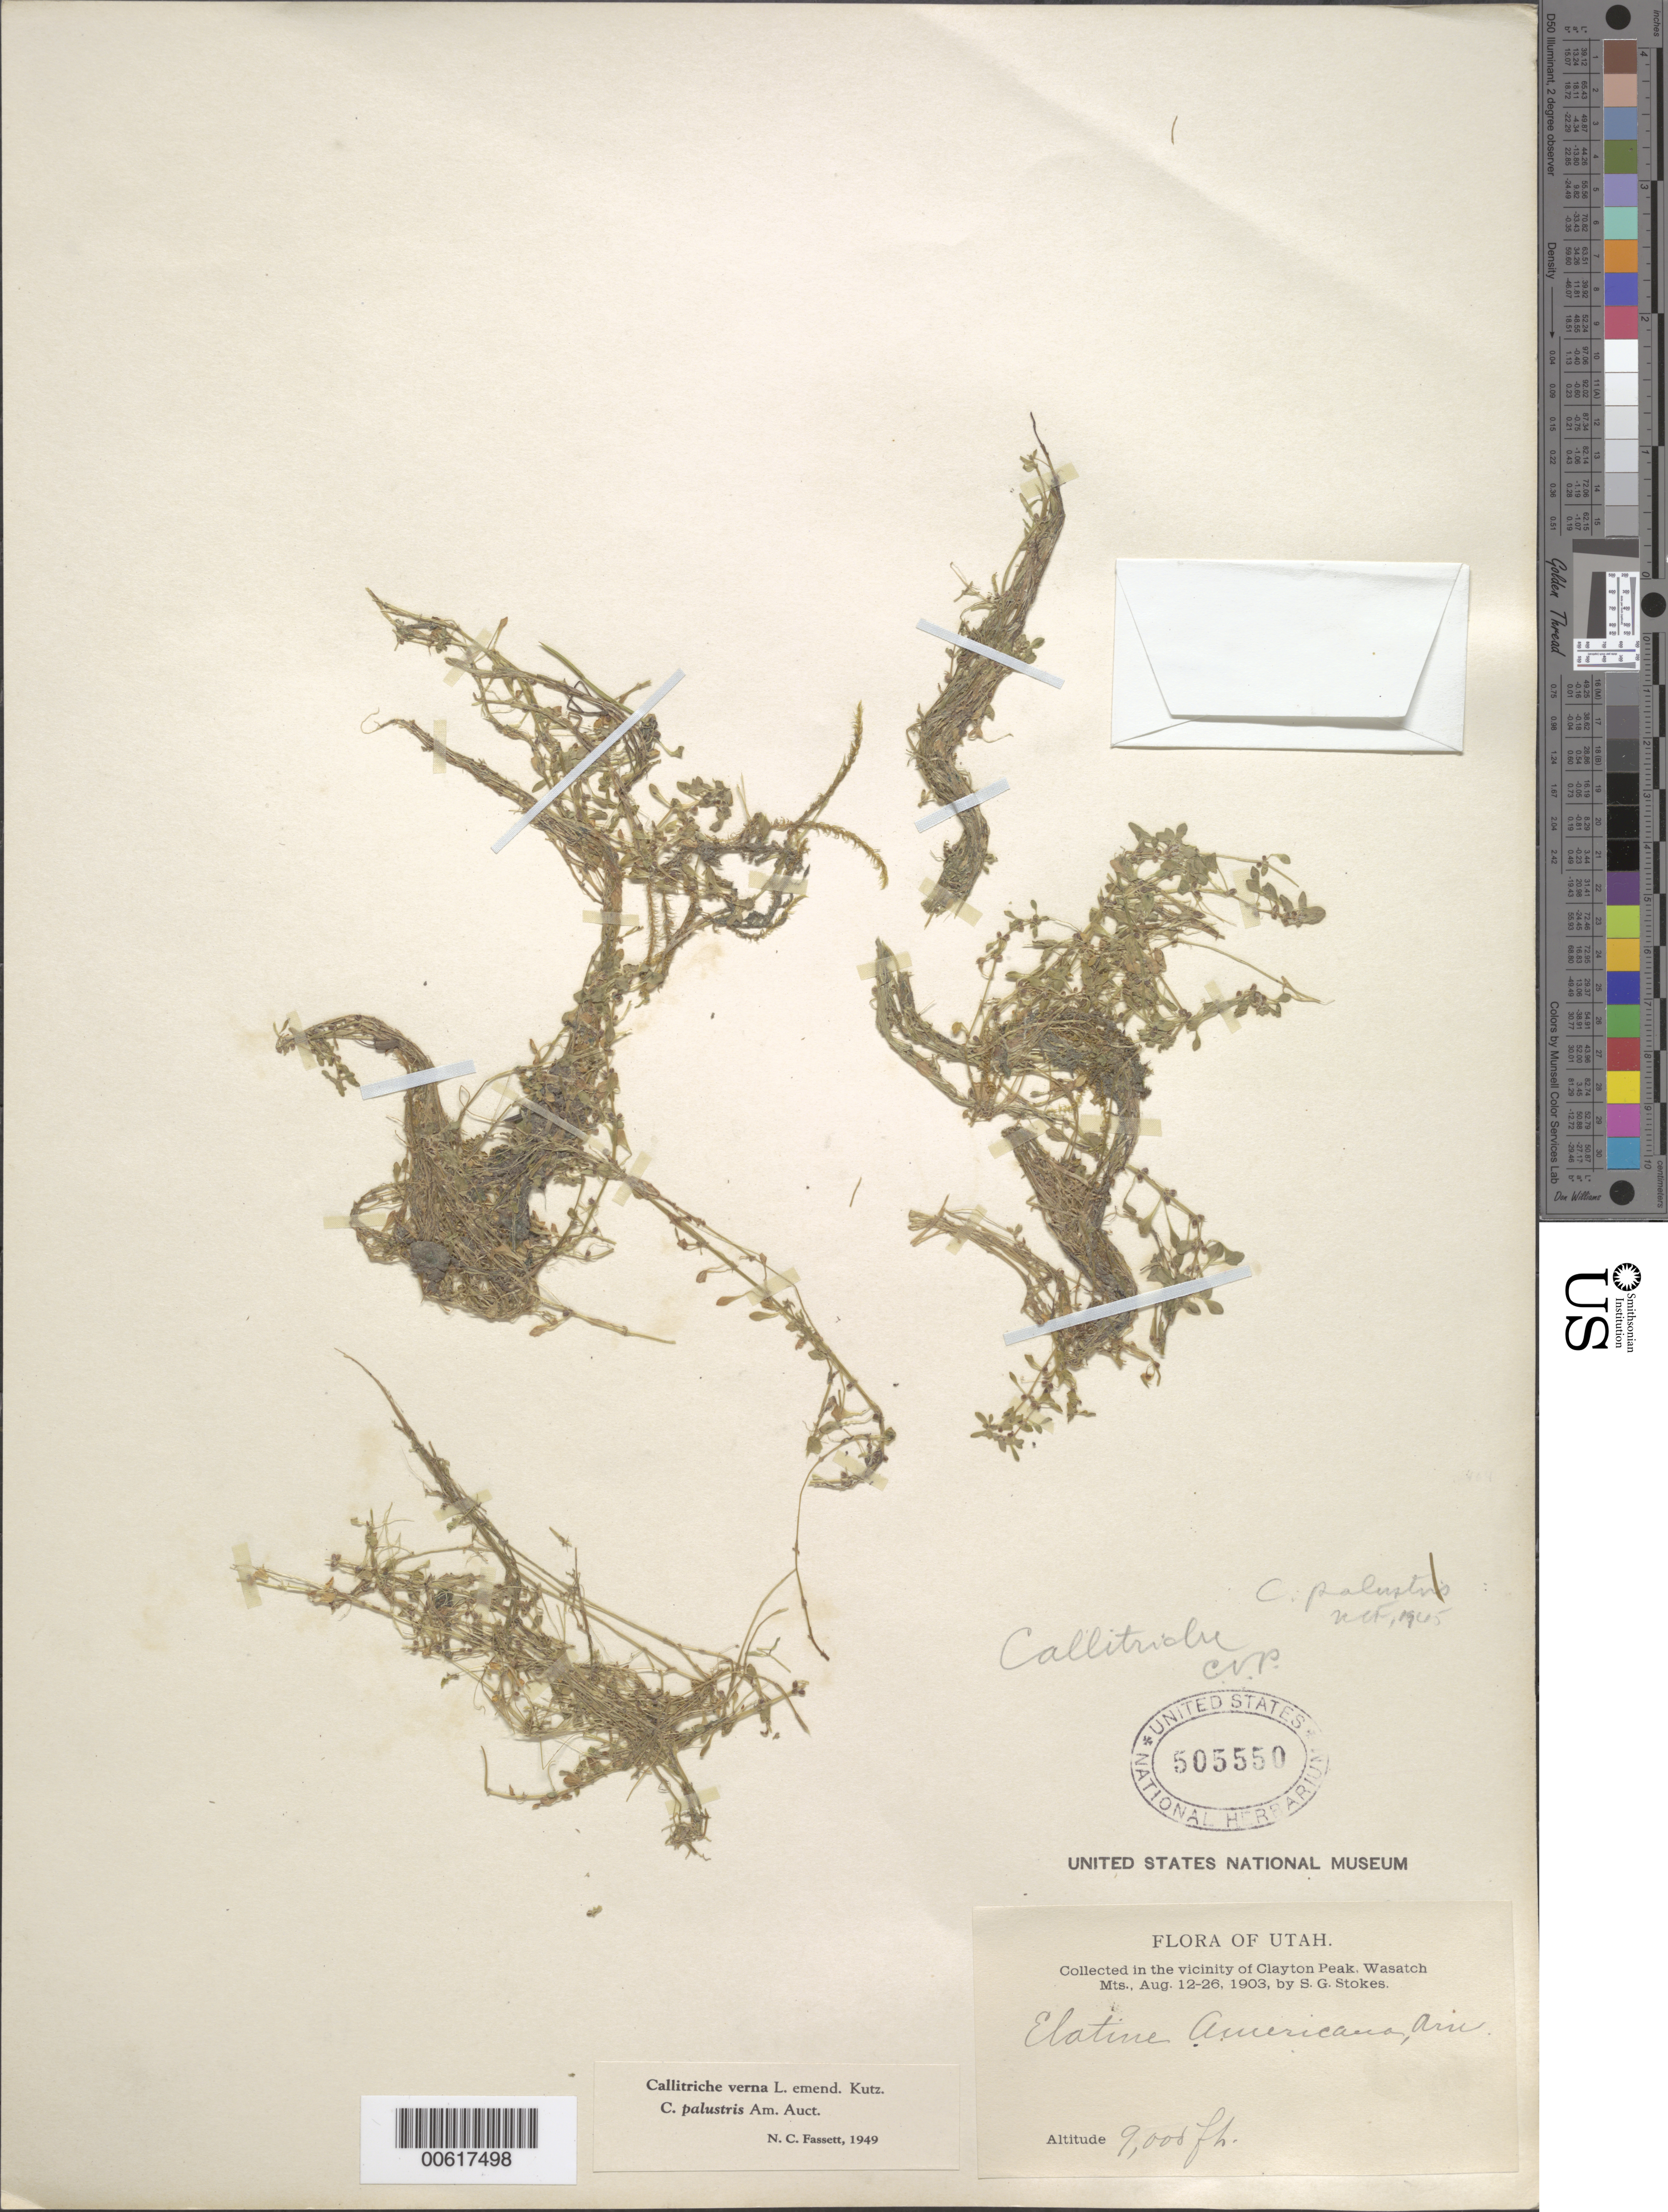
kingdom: Plantae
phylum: Tracheophyta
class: Magnoliopsida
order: Lamiales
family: Plantaginaceae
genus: Callitriche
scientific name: Callitriche verna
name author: L.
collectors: S. G. Stokes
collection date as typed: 12 Aug 1903 to 26 Aug 1903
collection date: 1903-08-12/1903-08-26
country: United States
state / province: Utah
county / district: Salt Lake / Wasatch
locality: Clayton Peak, Wasatch Mts.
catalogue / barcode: US 505550